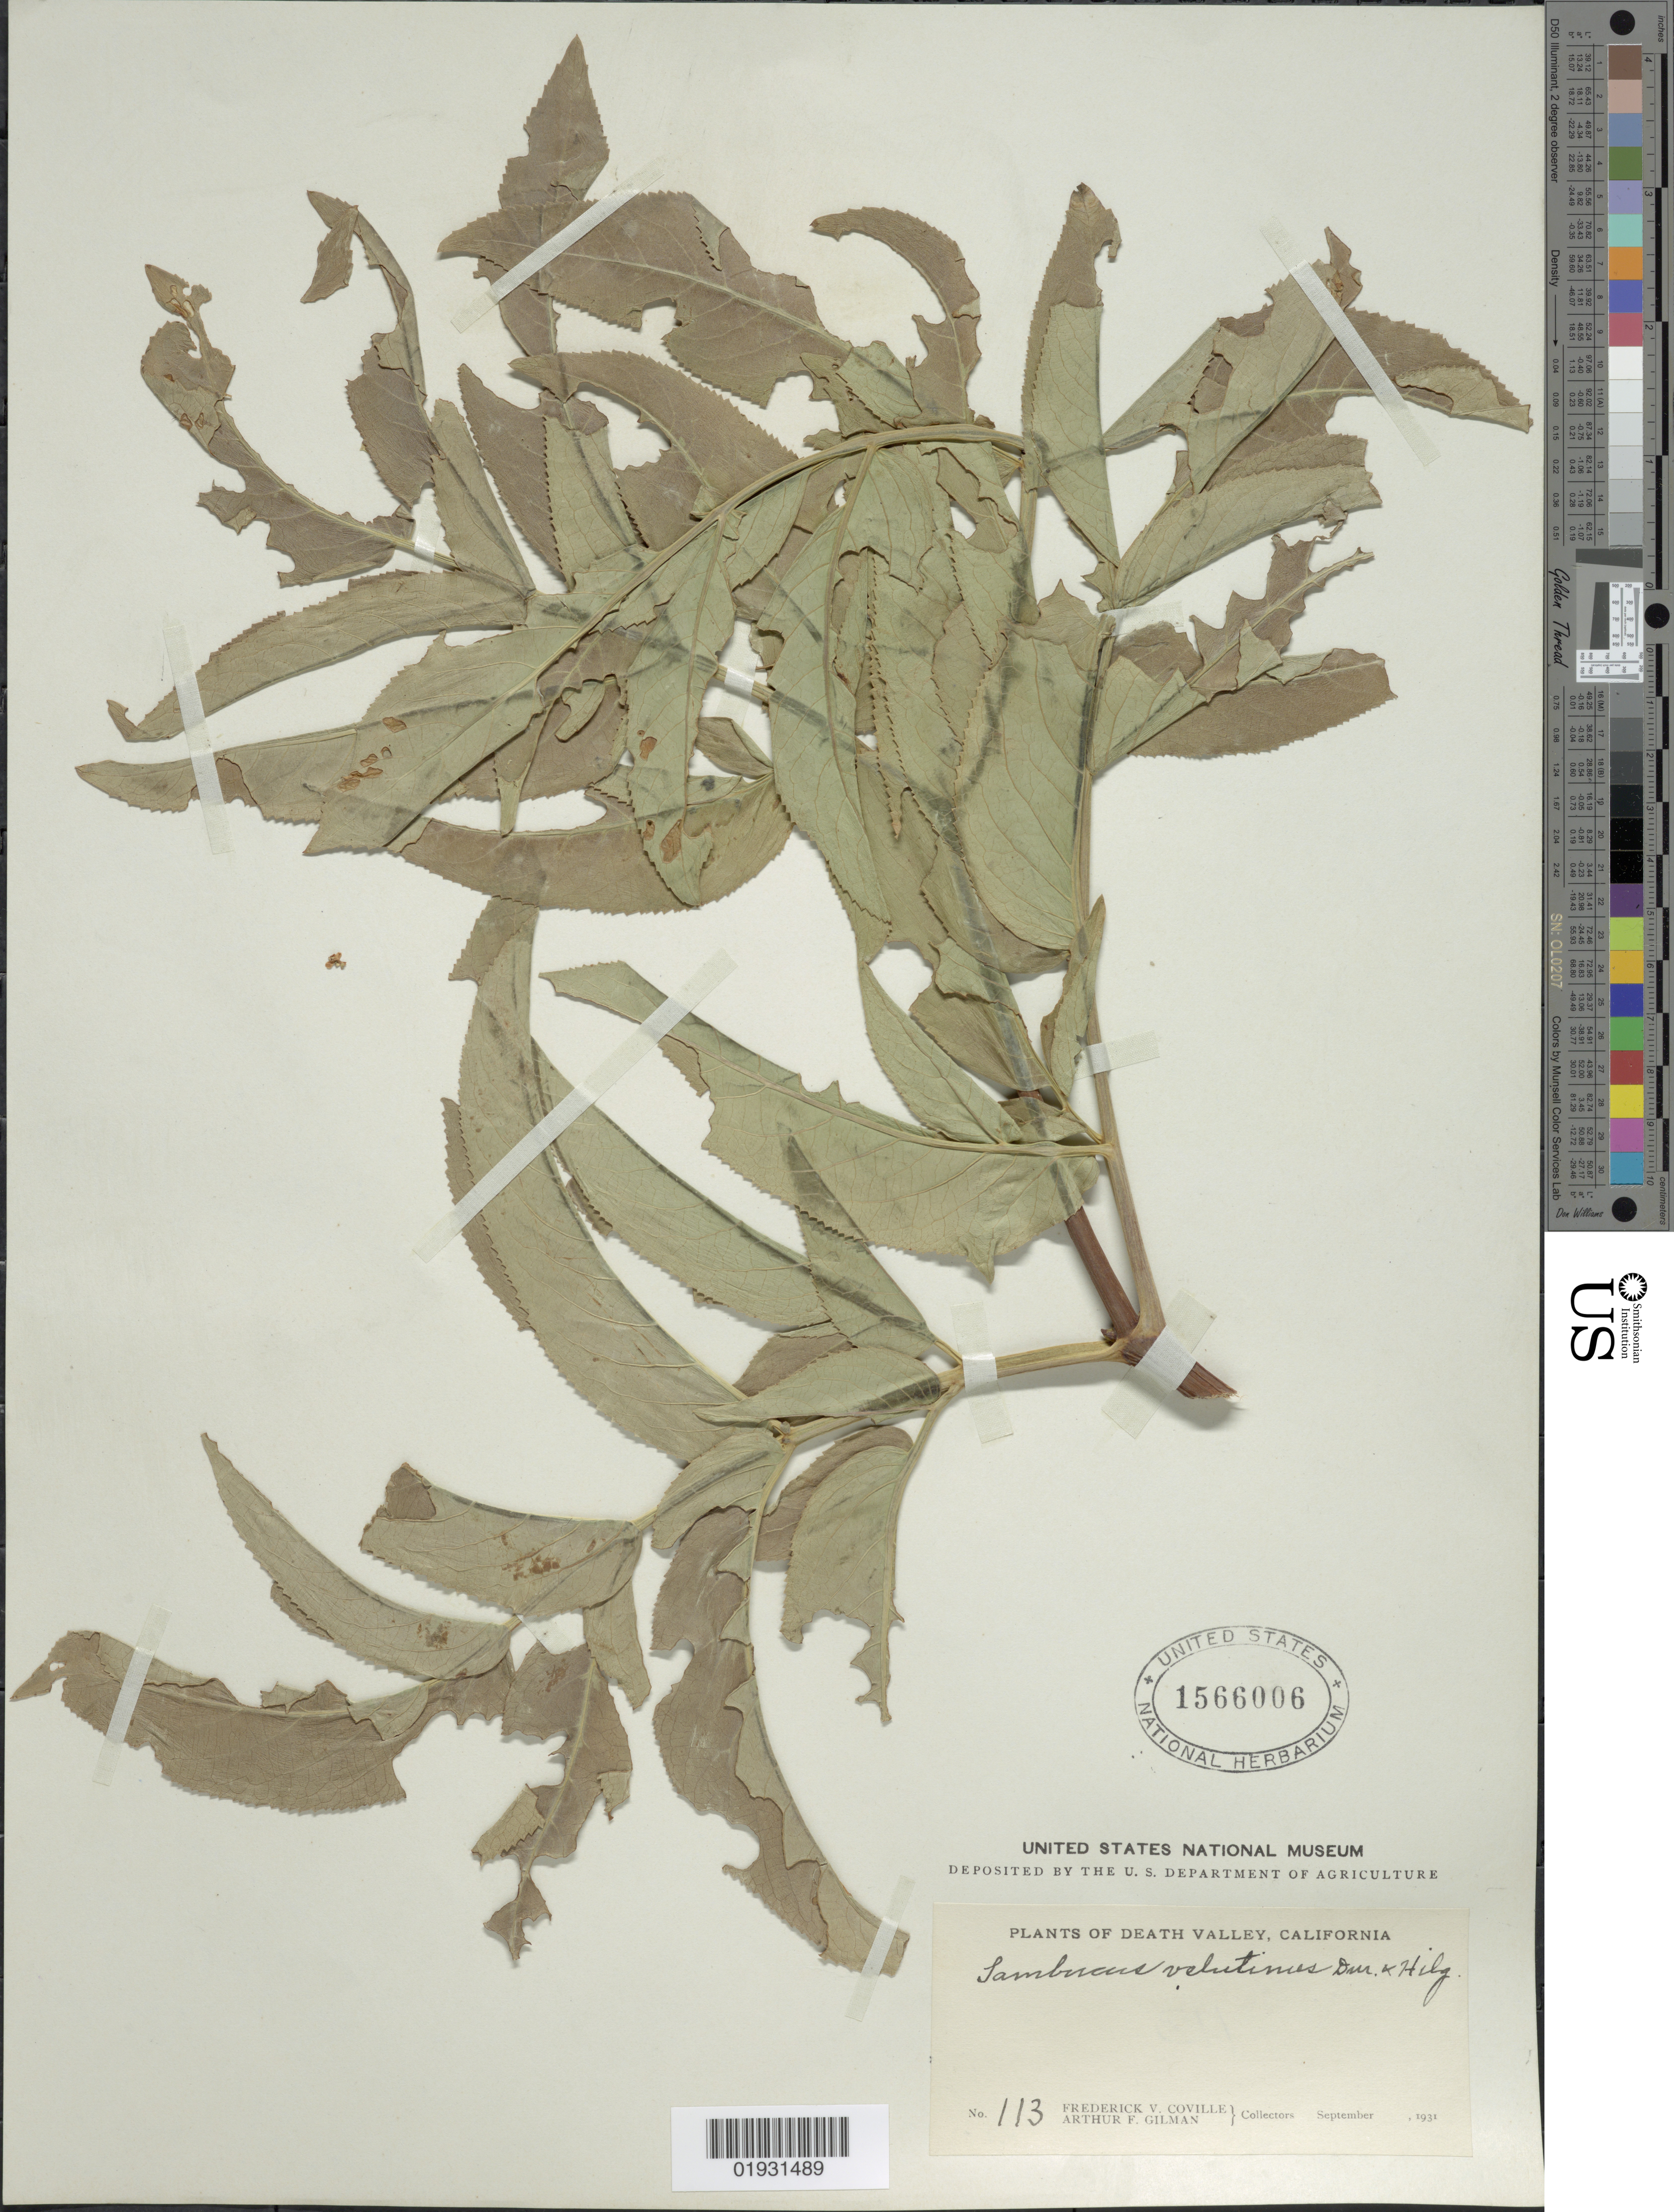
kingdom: Plantae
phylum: Tracheophyta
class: Magnoliopsida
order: Dipsacales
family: Viburnaceae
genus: Sambucus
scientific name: Sambucus velutina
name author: Durand & Hilg.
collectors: F. V. Coville & A. Gilman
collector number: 113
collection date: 1931-09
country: United States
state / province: California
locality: Death Valley.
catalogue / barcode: US 1566006